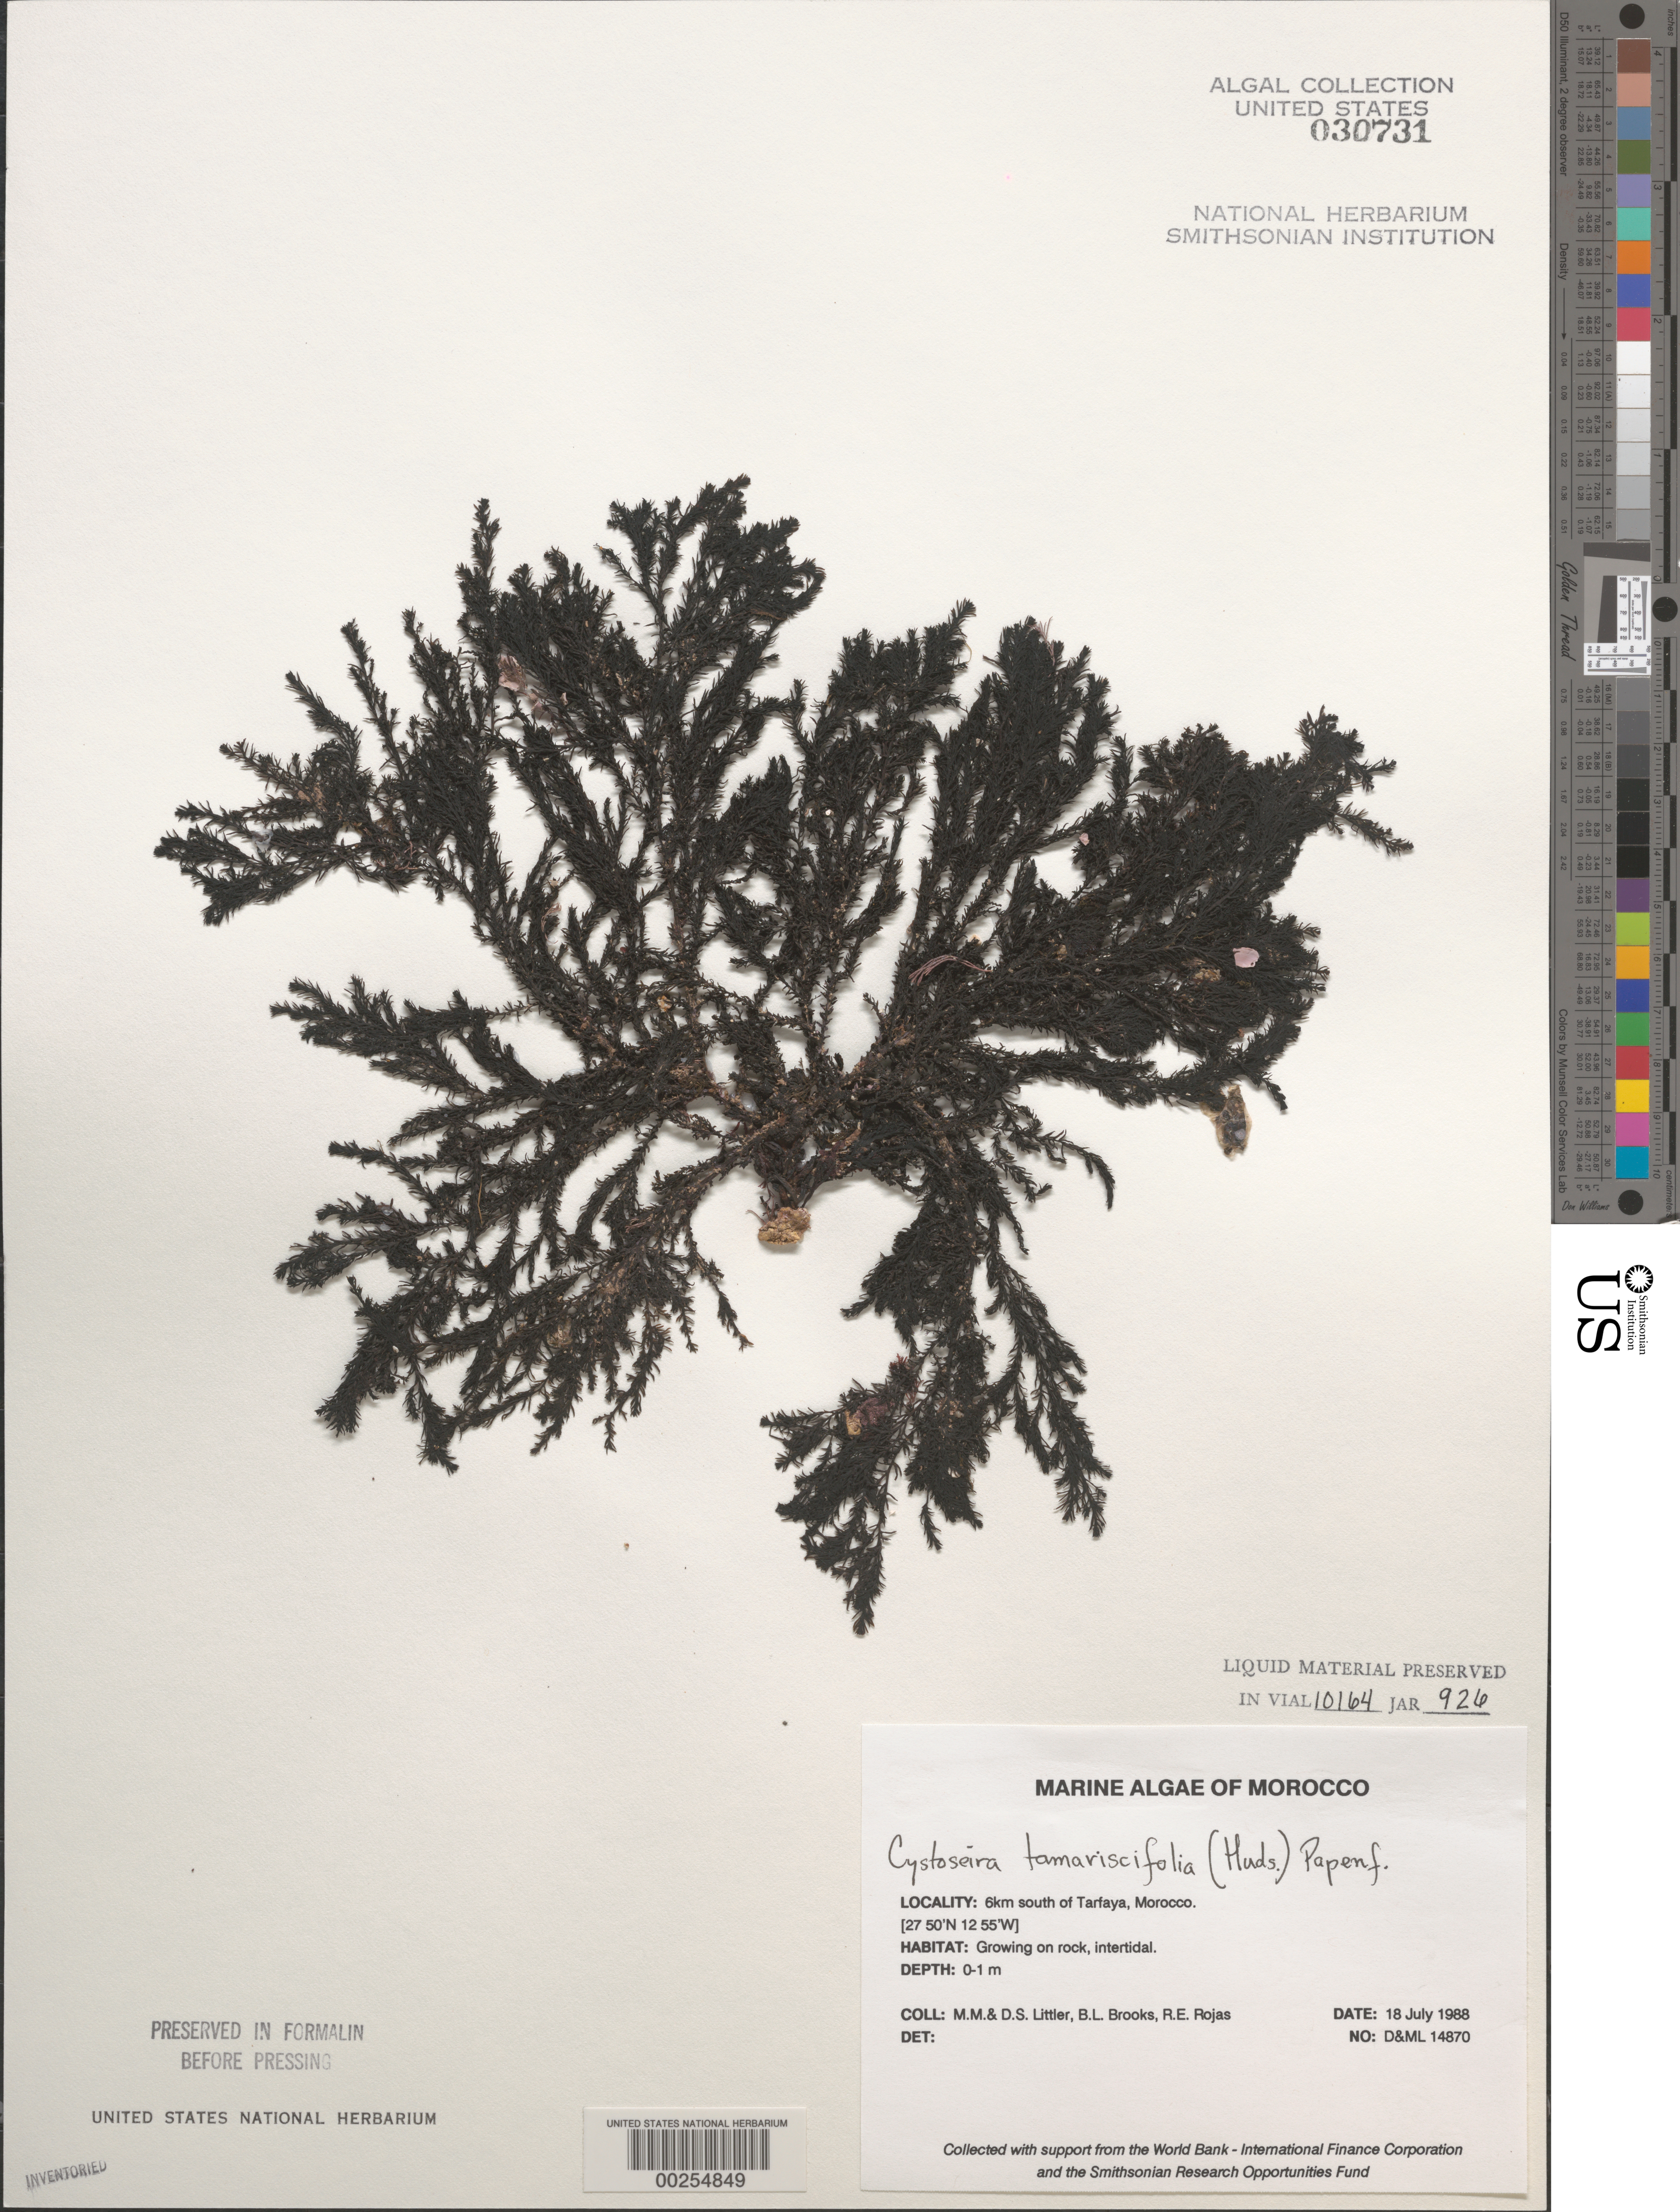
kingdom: Chromista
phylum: Ochrophyta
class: Phaeophyceae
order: Fucales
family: Sargassaceae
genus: Cystoseira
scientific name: Cystoseira tamariscifolia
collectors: M. M. Littler, D. S. Littler, B. Brooks & R. Rojas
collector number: D&ML 14870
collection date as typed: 18 Jul 1988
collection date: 1988-07-18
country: Morocco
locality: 6 km south of Tarfaya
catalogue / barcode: US 30731